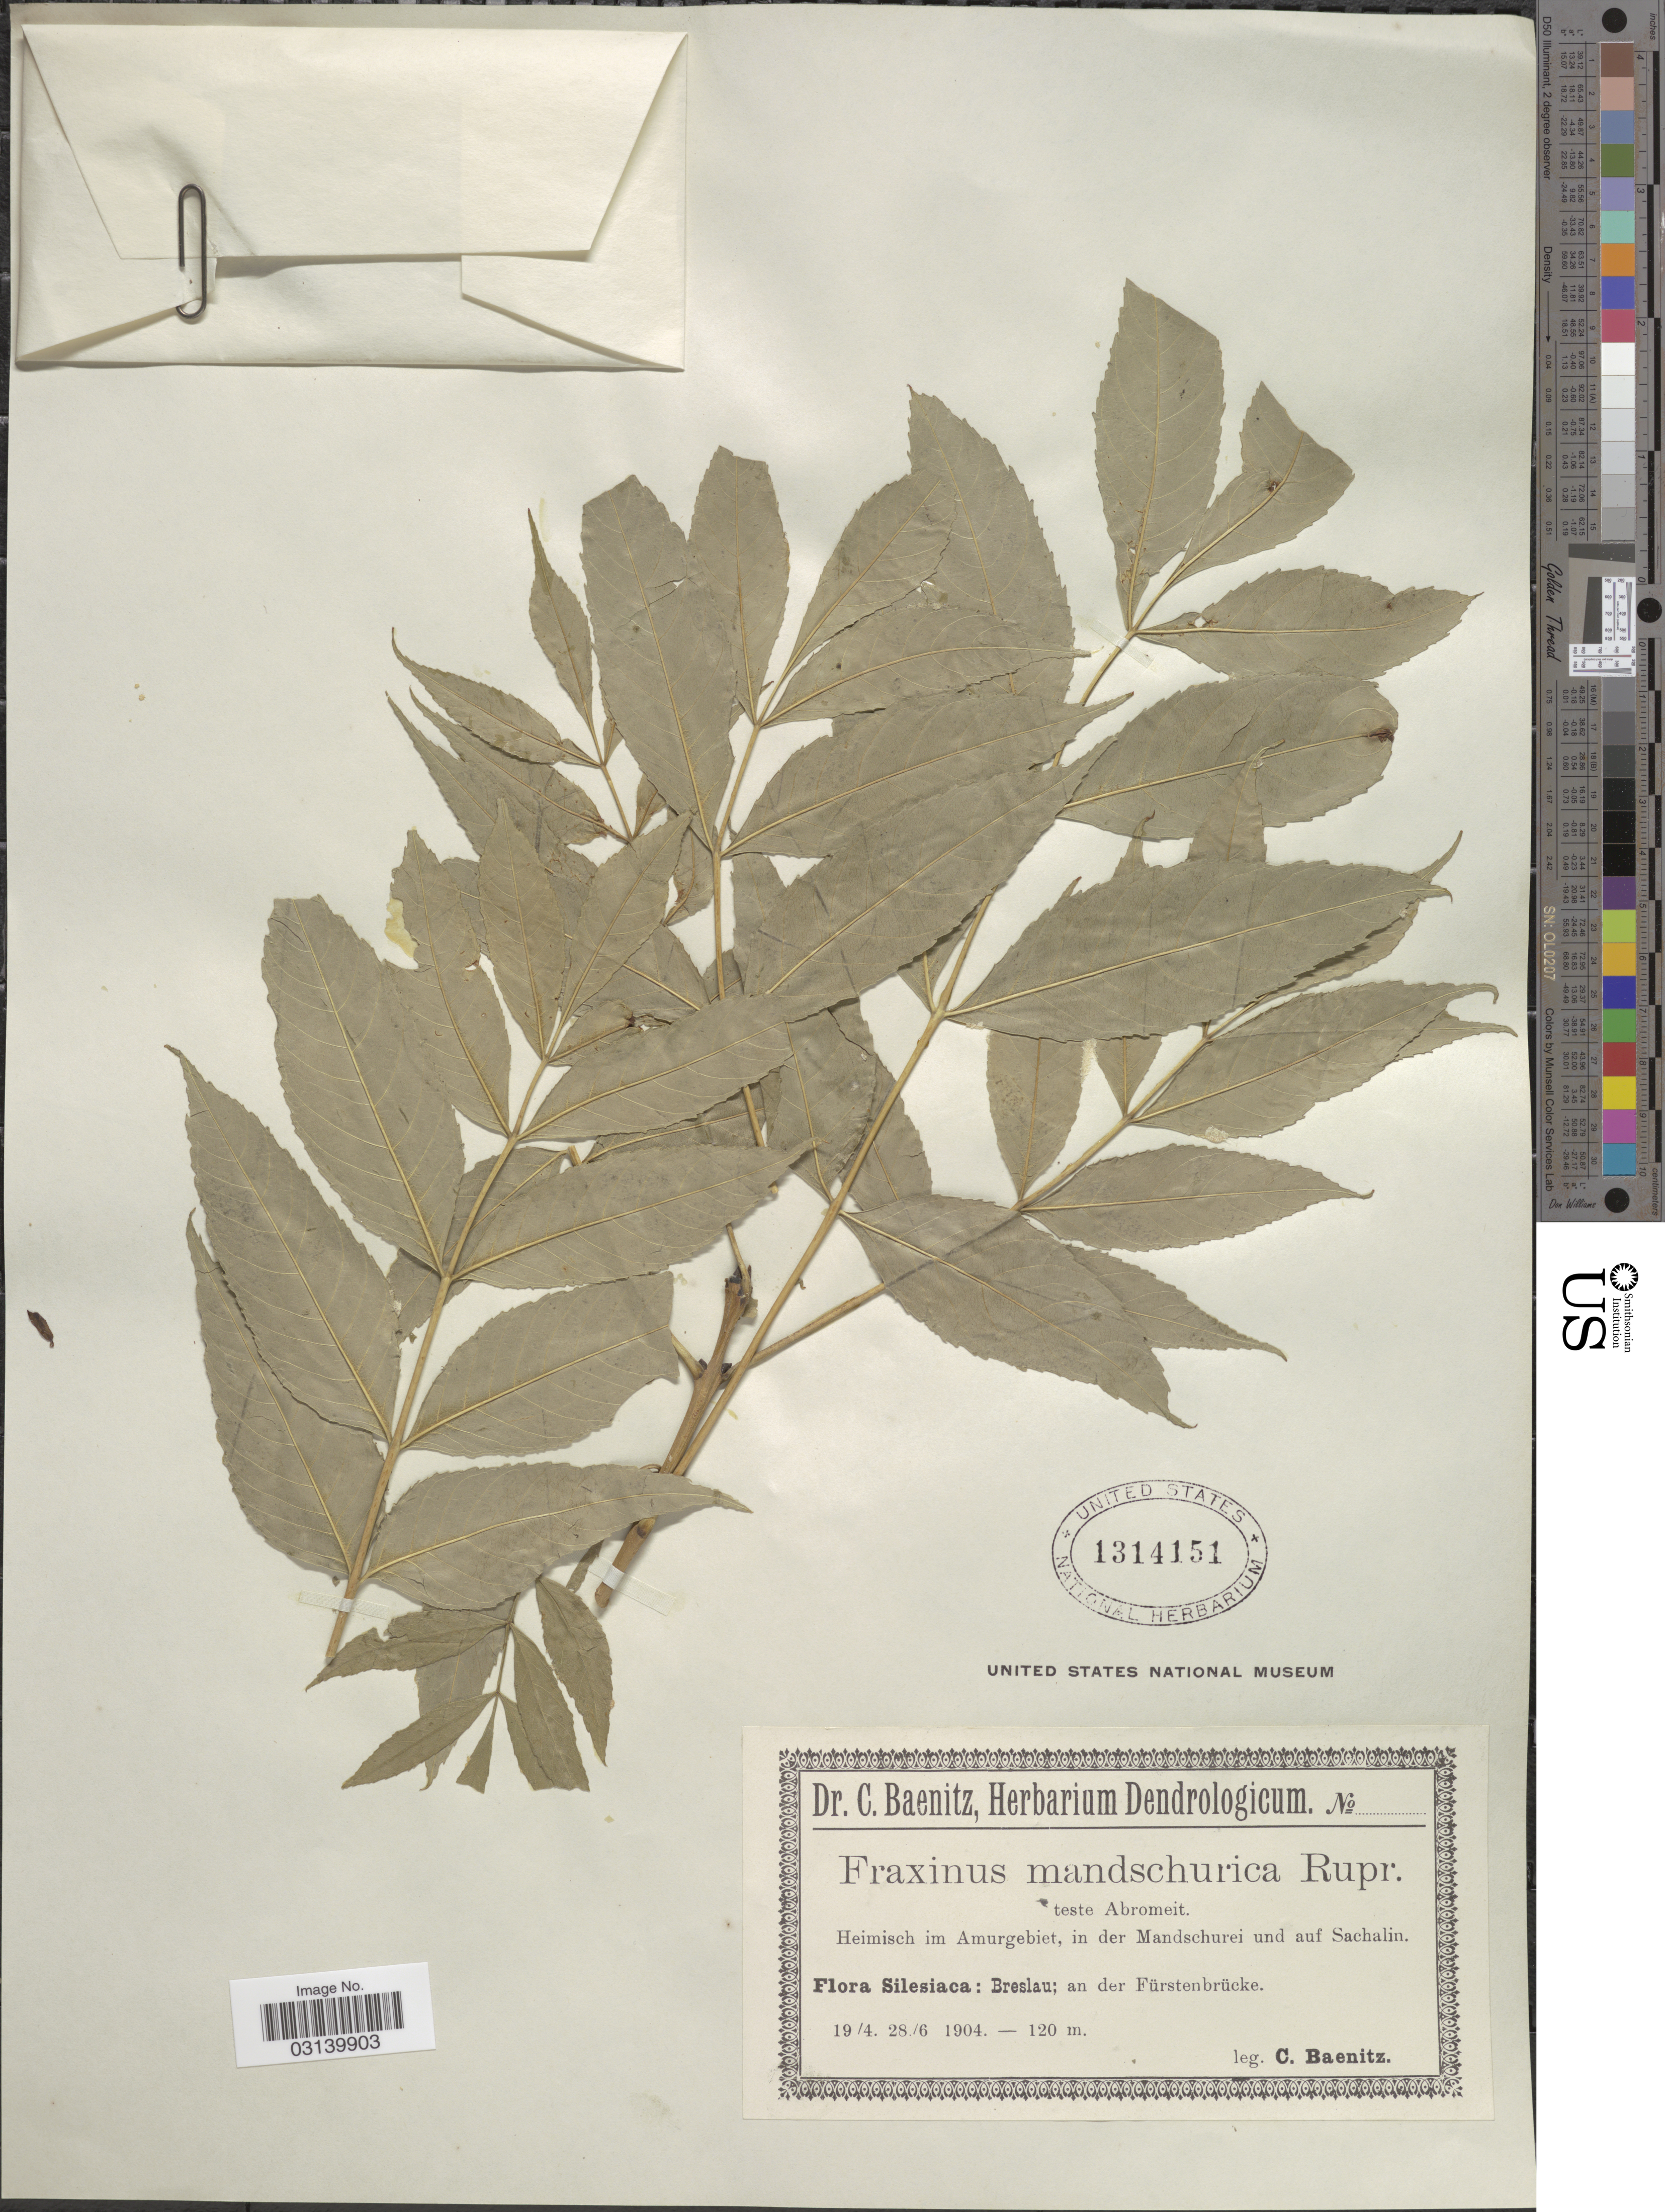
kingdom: Plantae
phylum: Tracheophyta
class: Magnoliopsida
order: Lamiales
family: Oleaceae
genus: Fraxinus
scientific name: Fraxinus mandshurica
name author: Rupr.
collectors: C. G. Baenitz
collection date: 1904-04-19/1904-06-28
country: Poland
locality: Silesiaca: Breslau; an der Fürstenbrücke.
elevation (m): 120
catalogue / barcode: US 1314151